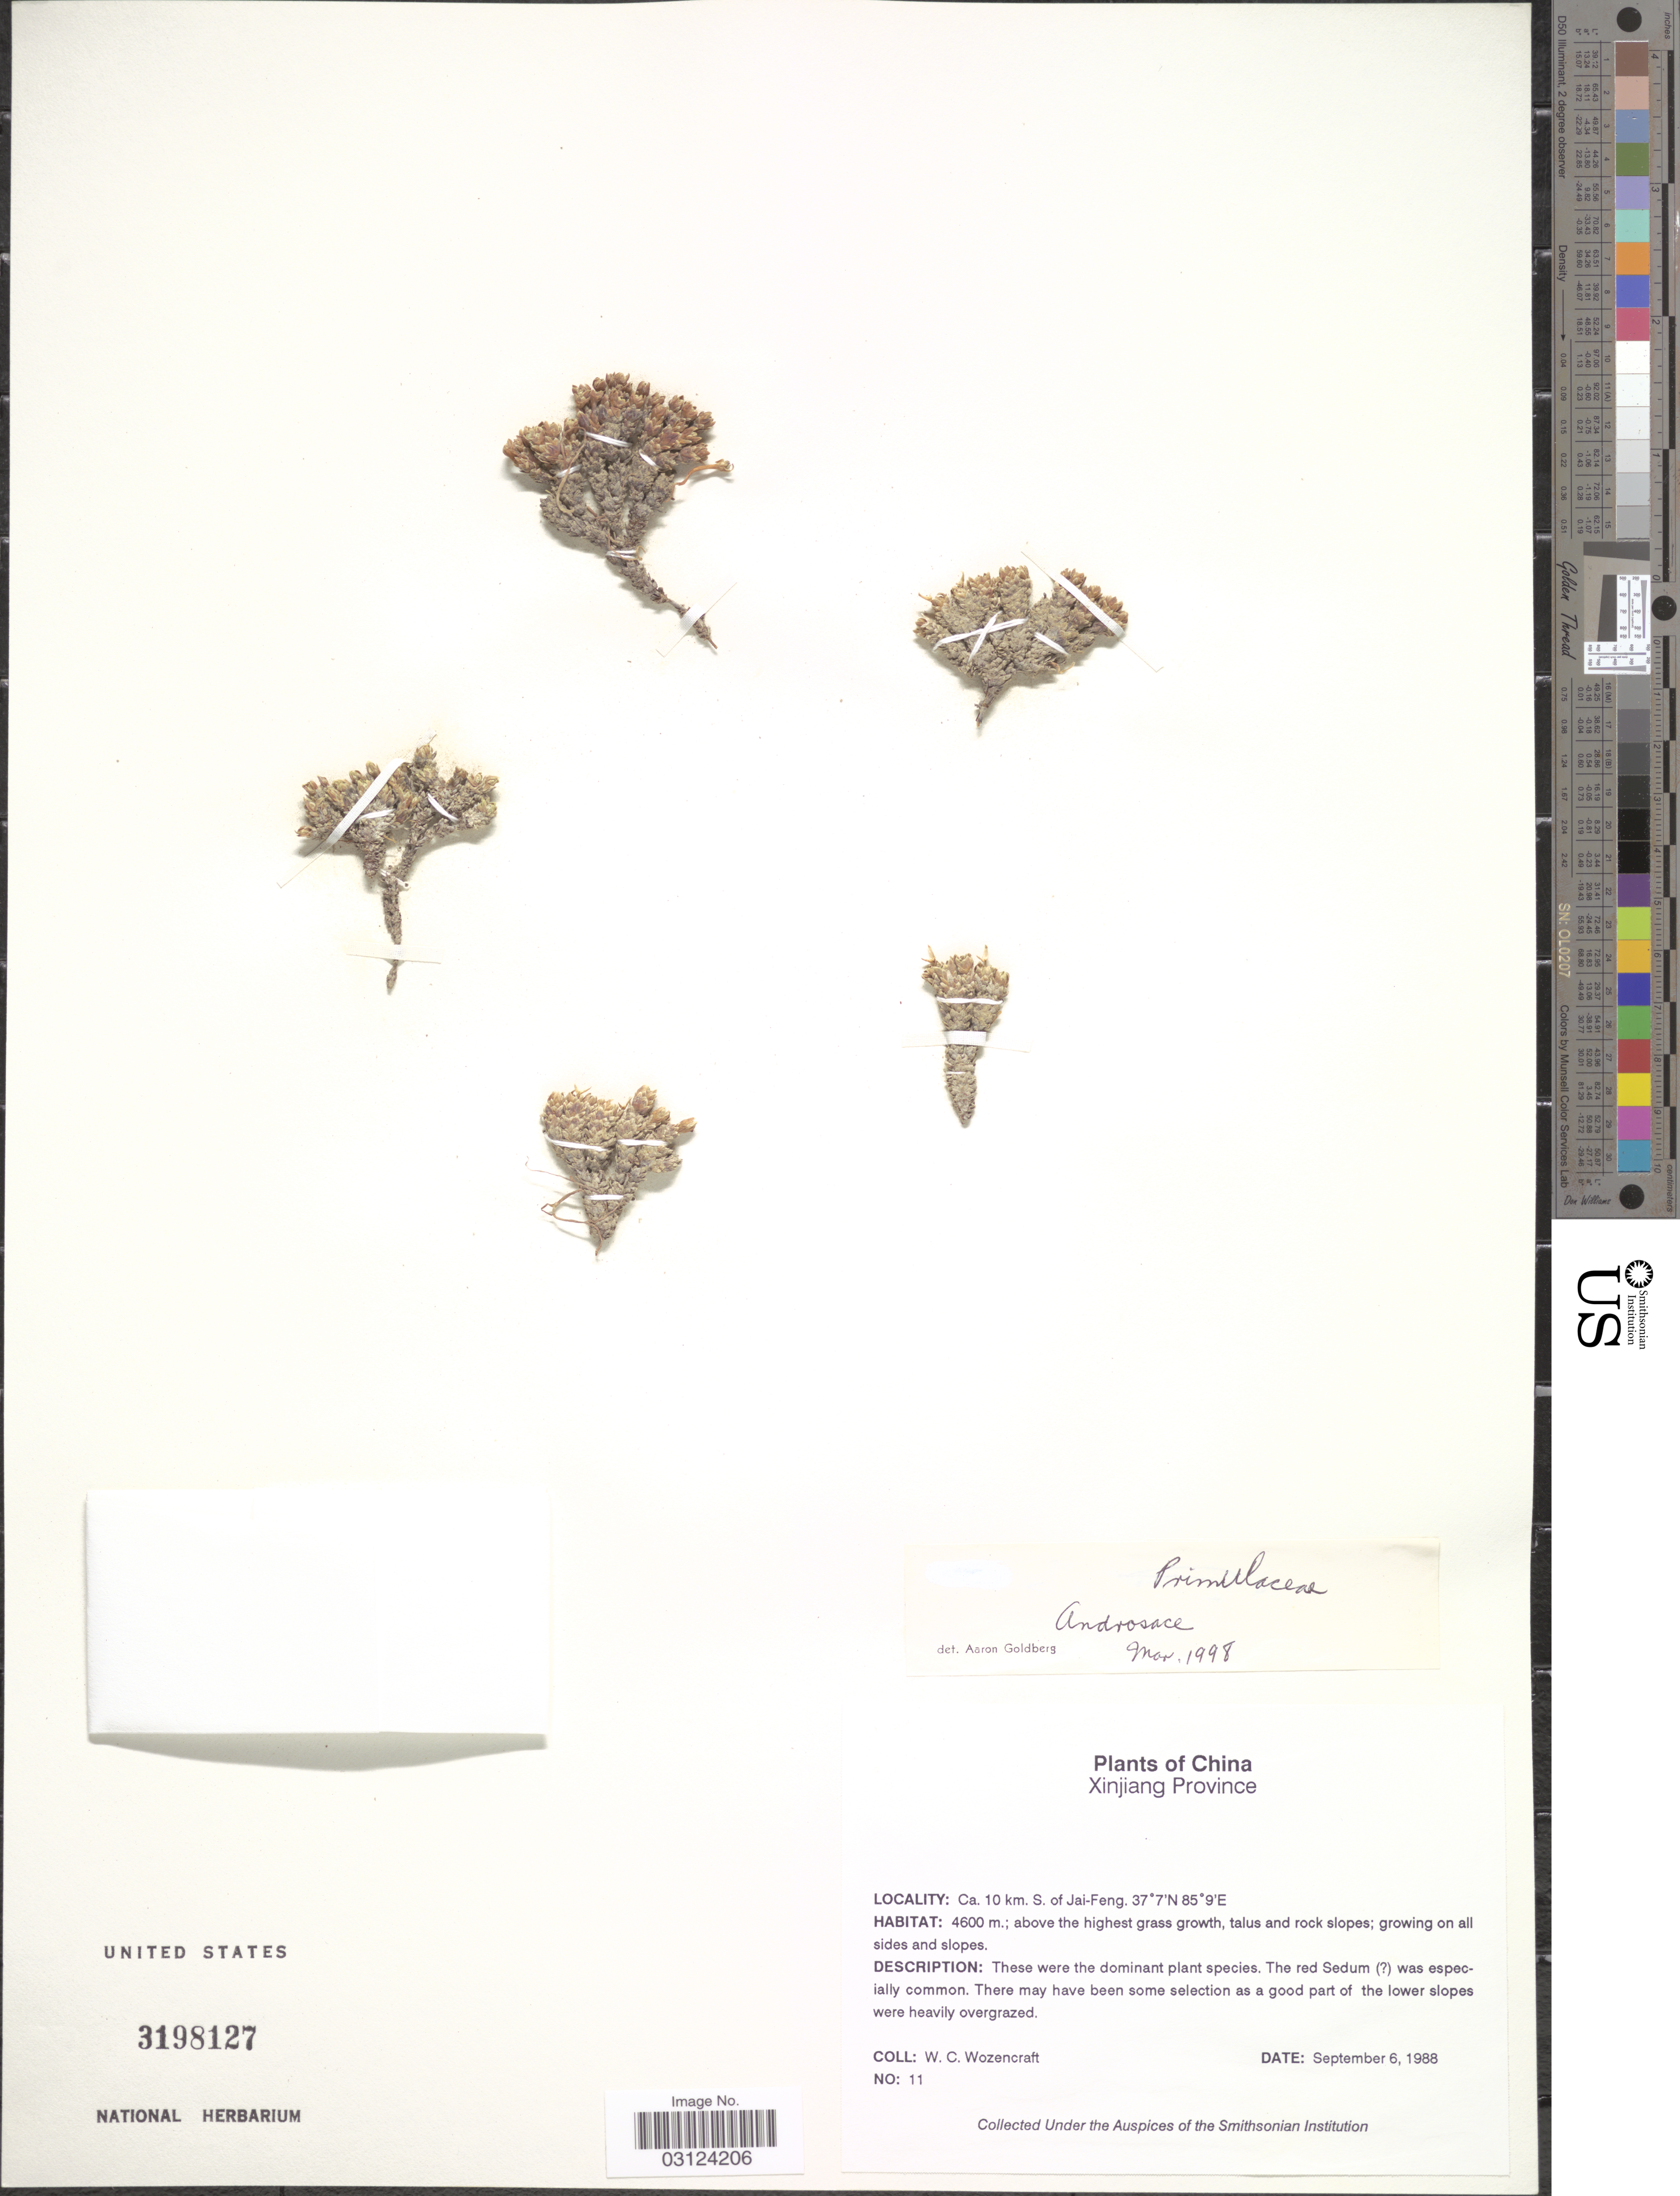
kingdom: Plantae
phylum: Tracheophyta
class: Magnoliopsida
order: Ericales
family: Primulaceae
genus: Androsace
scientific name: Androsace sp.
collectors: W. Wozencraft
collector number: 11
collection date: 1988-09-06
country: China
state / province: Xinjiang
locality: Ca. 10 km S. of Jai-Feng.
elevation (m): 4600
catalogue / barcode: US 3198127